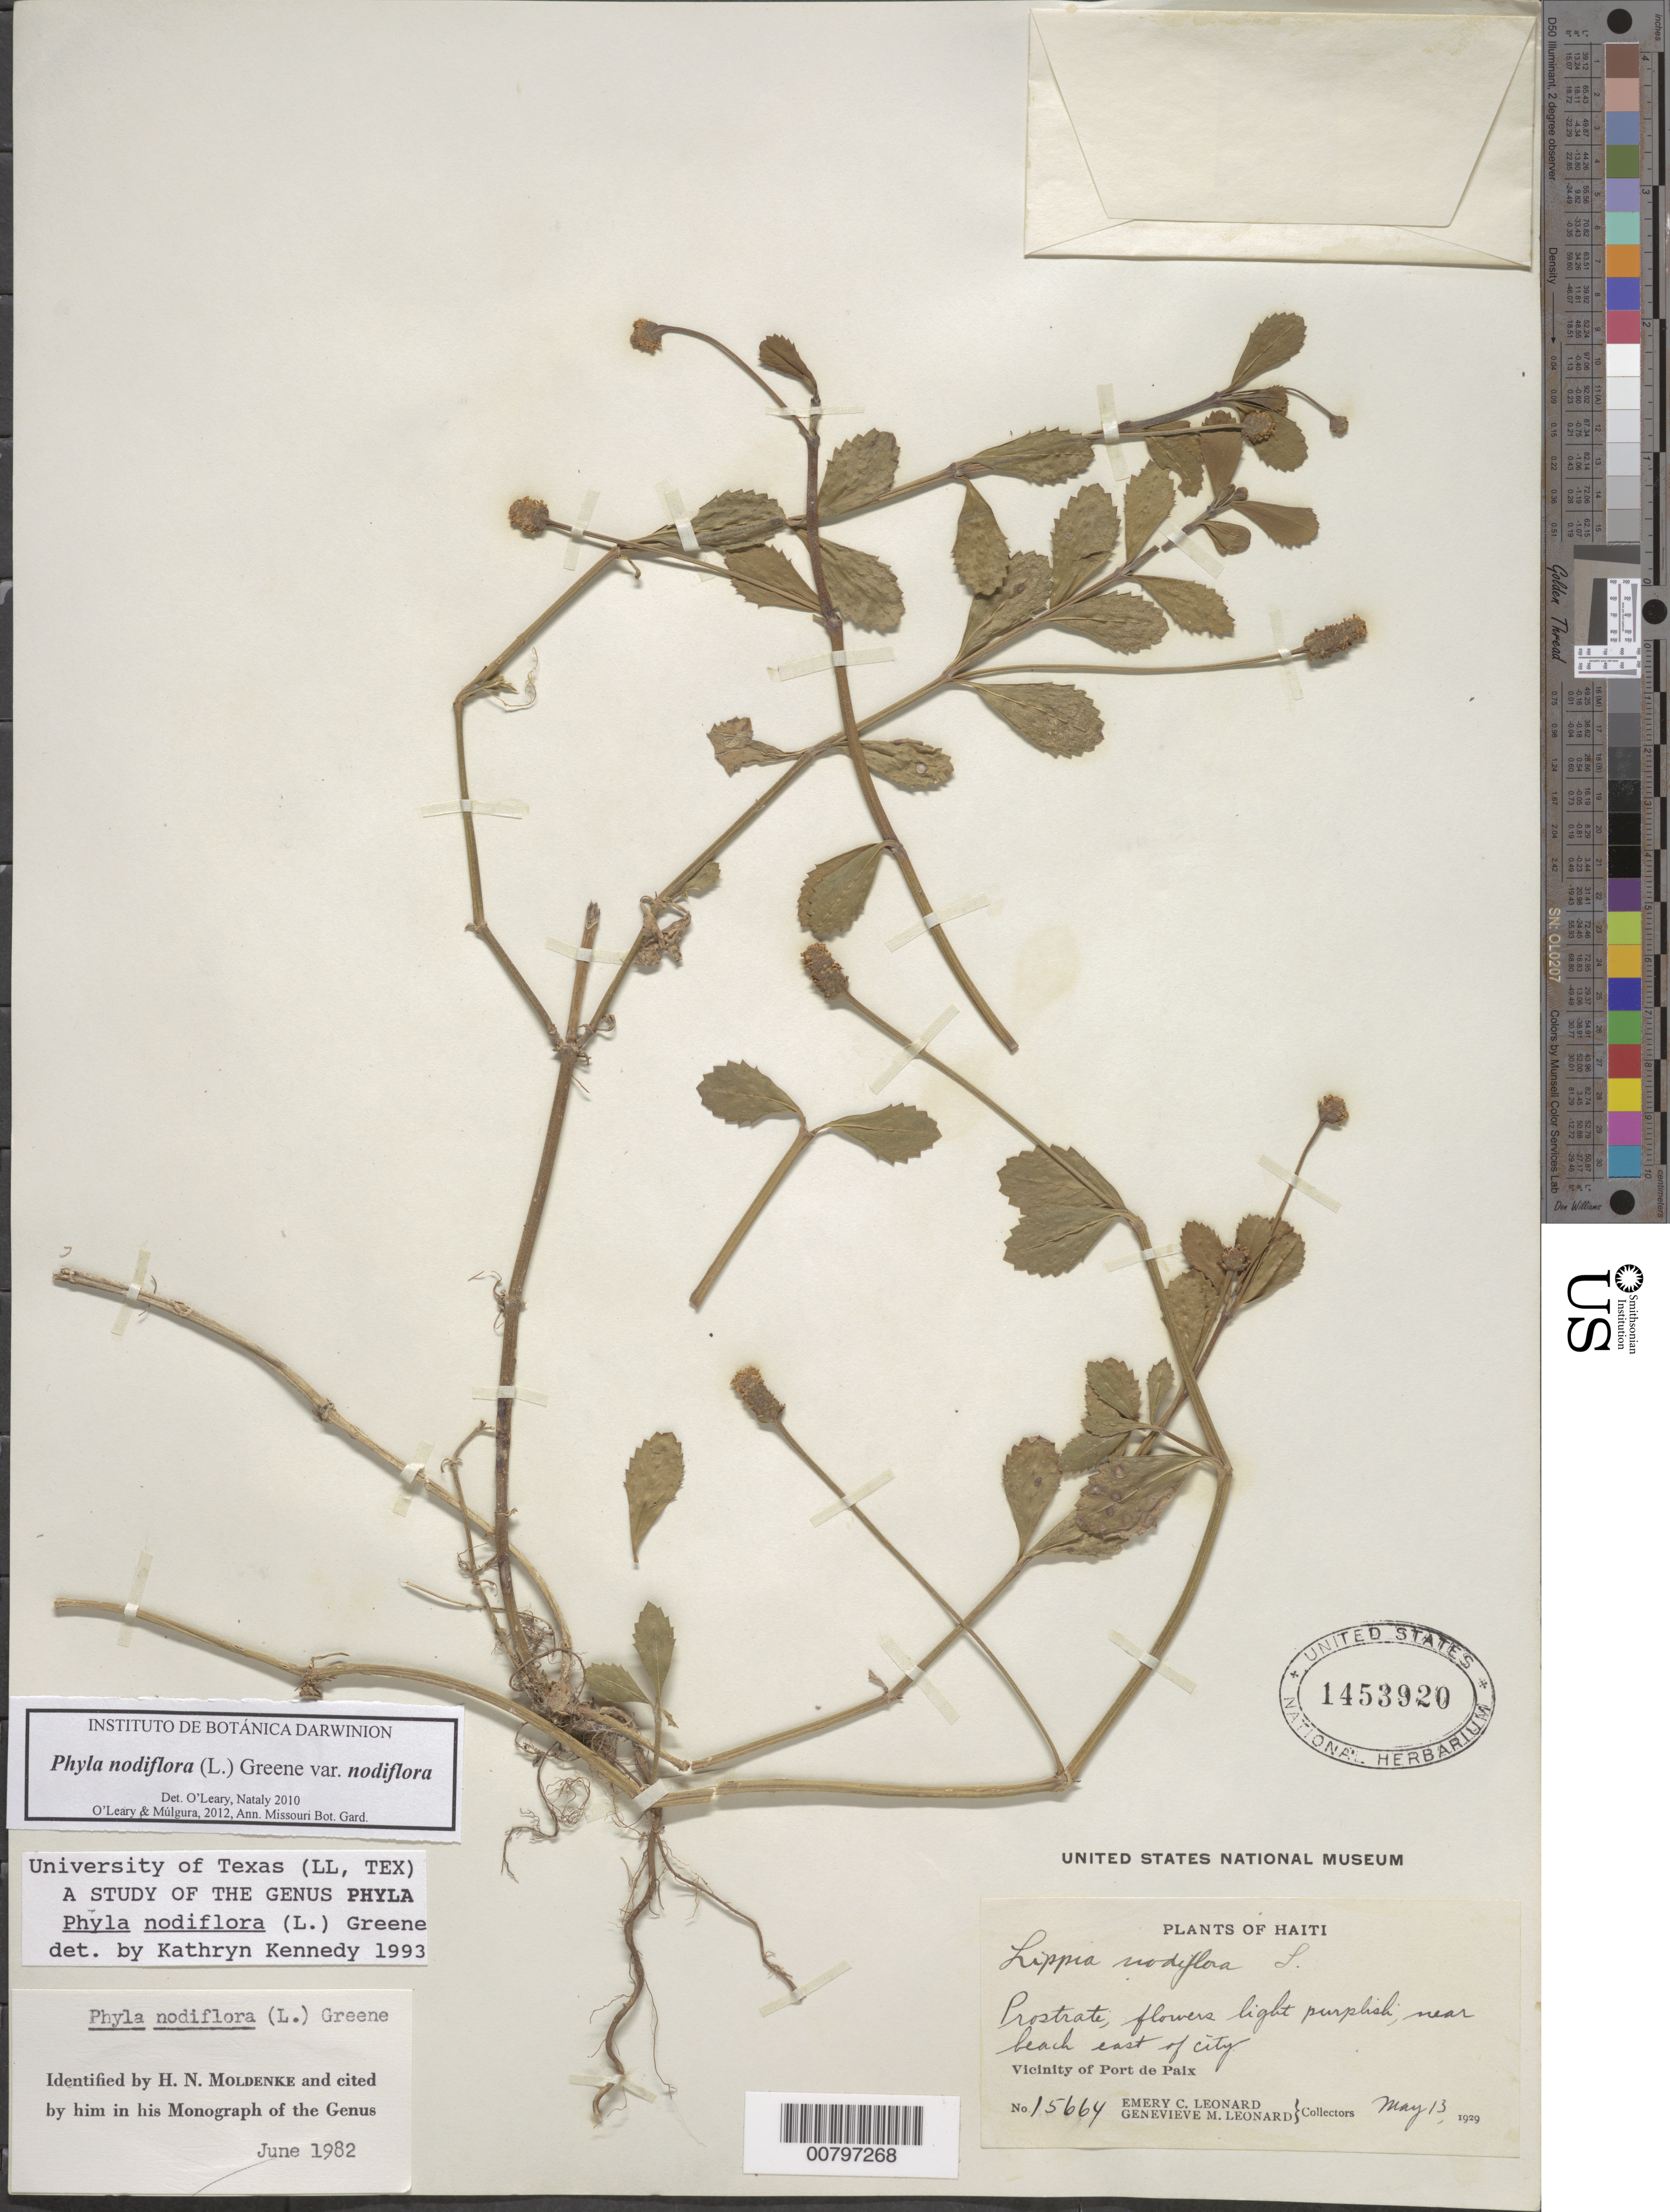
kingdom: Plantae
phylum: Tracheophyta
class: Magnoliopsida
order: Lamiales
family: Verbenaceae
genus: Phyla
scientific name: Phyla nodiflora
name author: (L.) Greene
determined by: Kennedy, K.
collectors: E. C. Leonard & G. M. Leonard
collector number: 15664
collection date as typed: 13 May 1929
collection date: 1929-05-13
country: Haiti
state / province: Nord-Ouest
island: Hispaniola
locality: Vicinity of Port au Paix, E of city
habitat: Near beach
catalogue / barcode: US 1453920